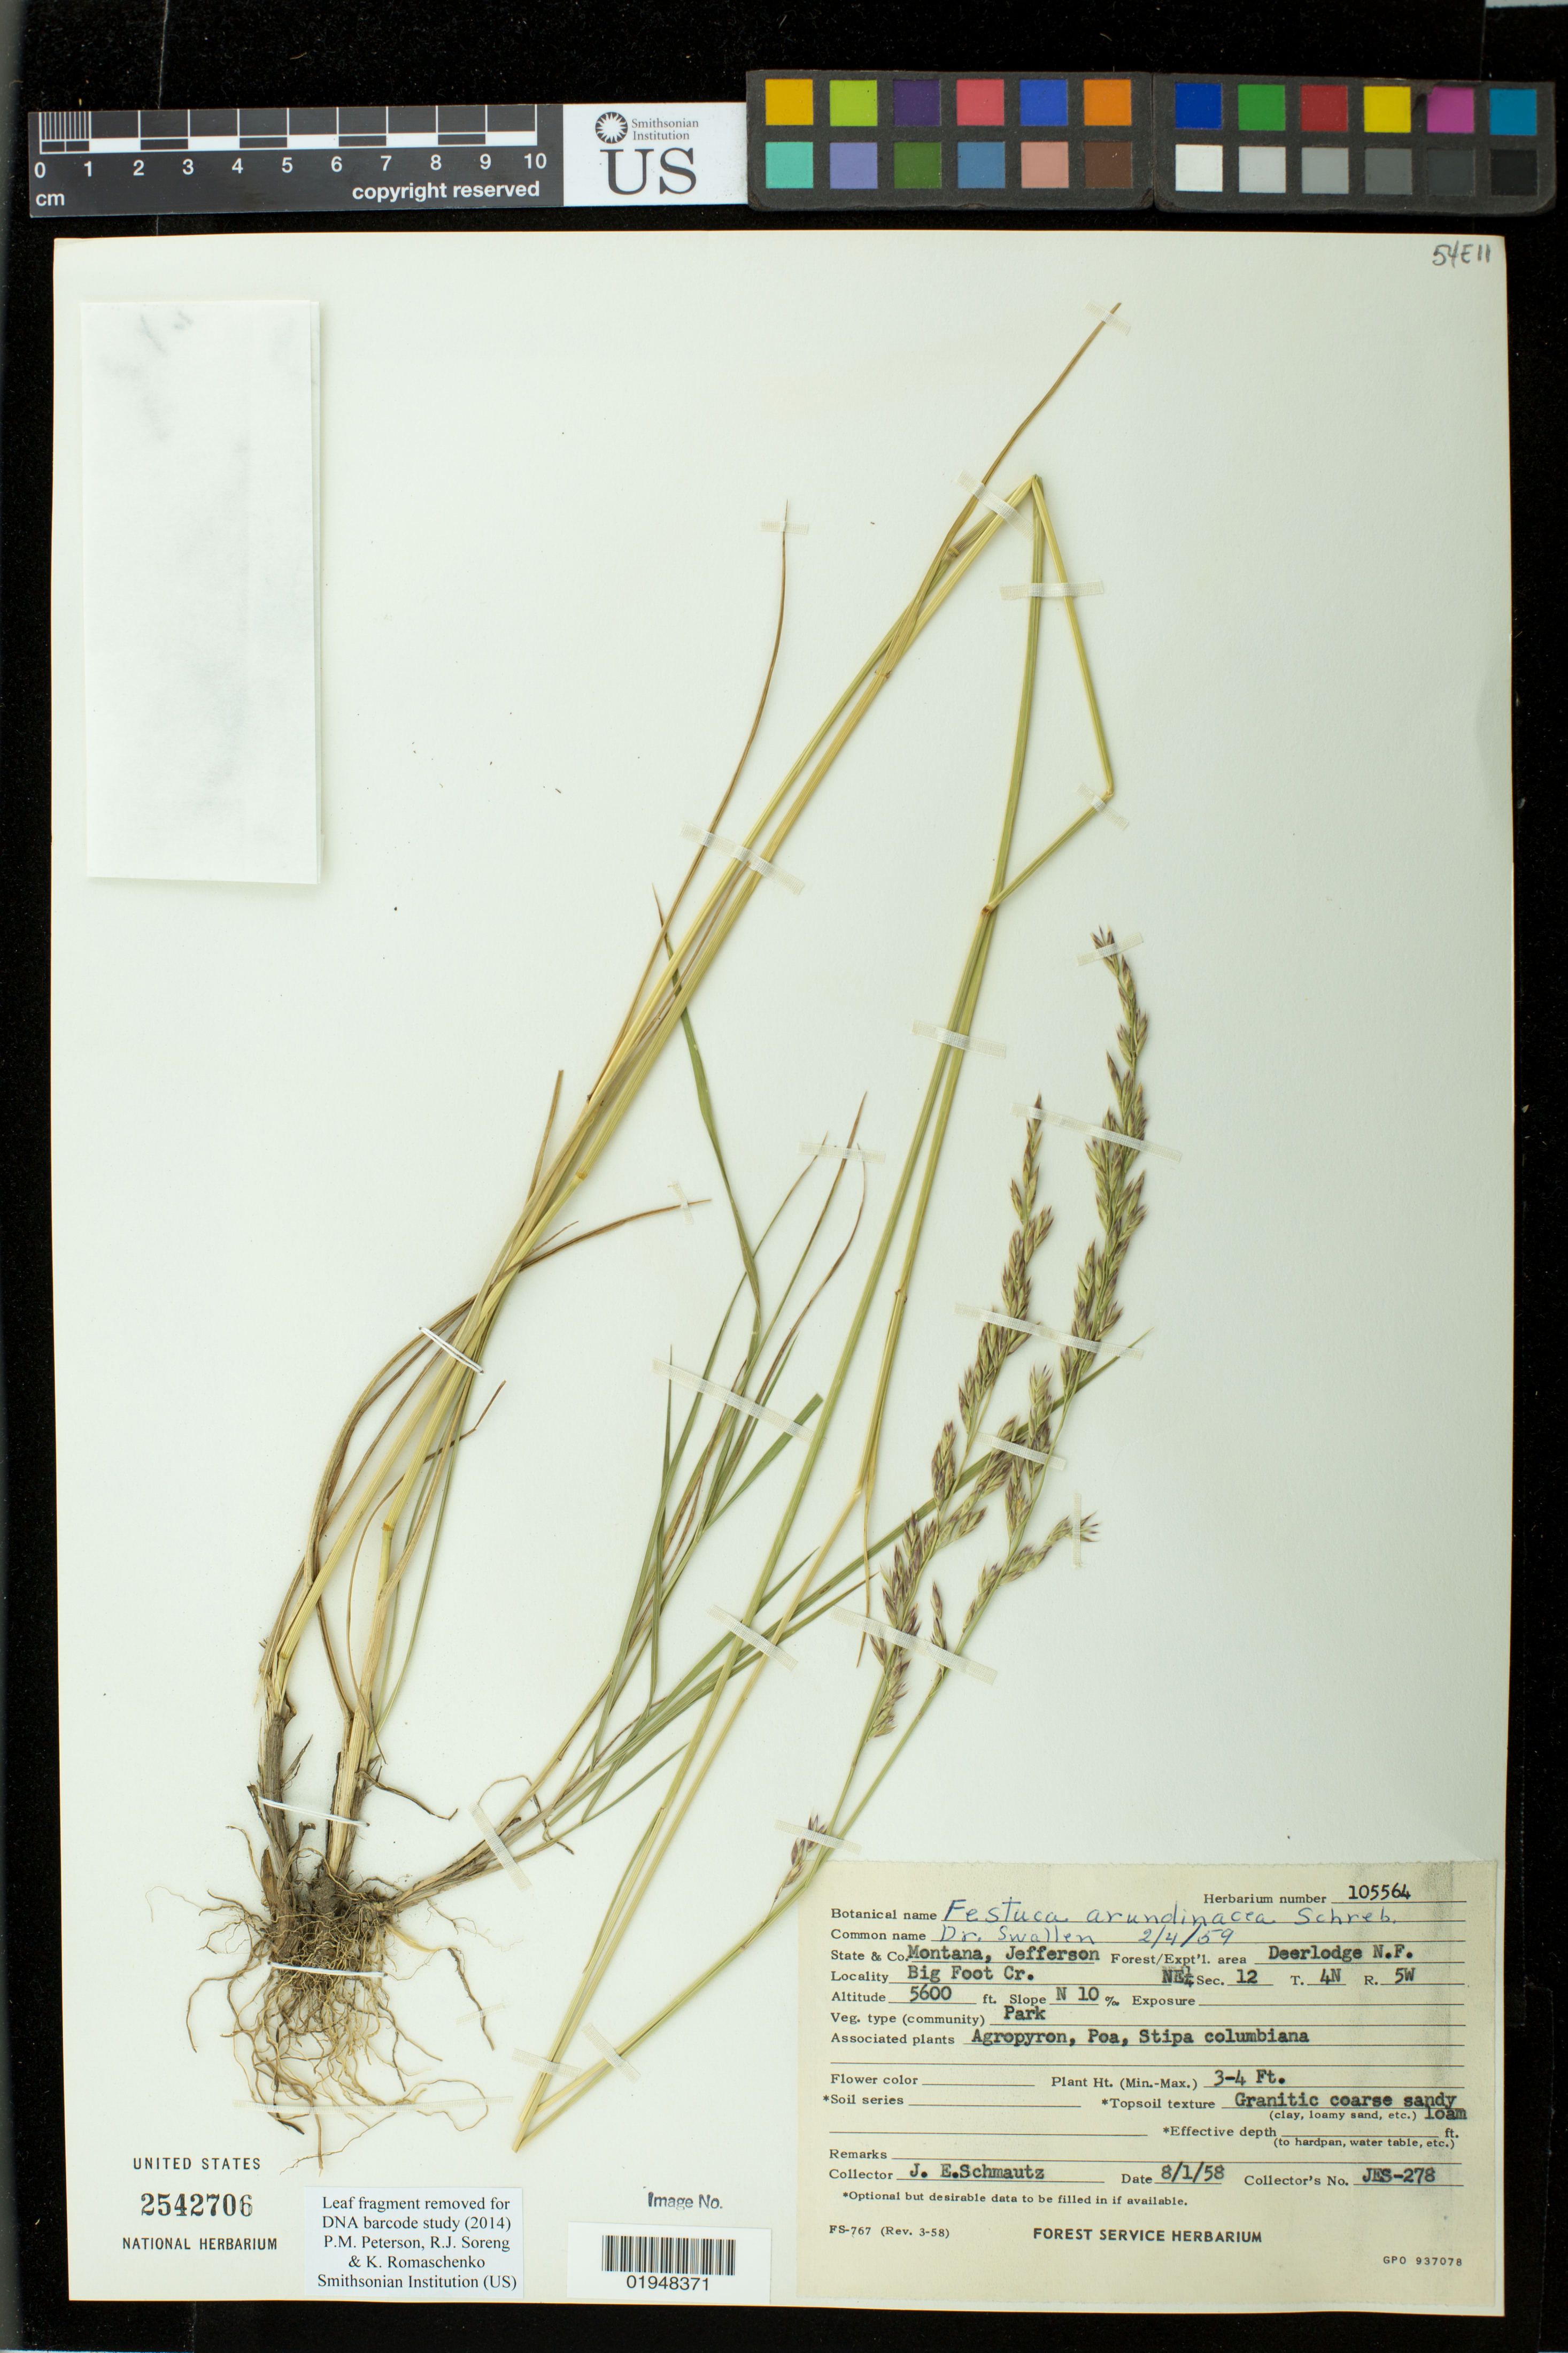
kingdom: Plantae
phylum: Tracheophyta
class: Liliopsida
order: Poales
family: Poaceae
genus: Festuca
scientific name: Festuca arundinacea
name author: Schreb.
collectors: J. Schmautz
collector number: JES-278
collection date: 1958-08-01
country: United States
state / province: Montana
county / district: Jefferson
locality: Deerlodge National Forest, Big Foot Creek, NE1/4, Sec. 12, T4N, R5W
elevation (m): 1707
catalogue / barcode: US 2542706